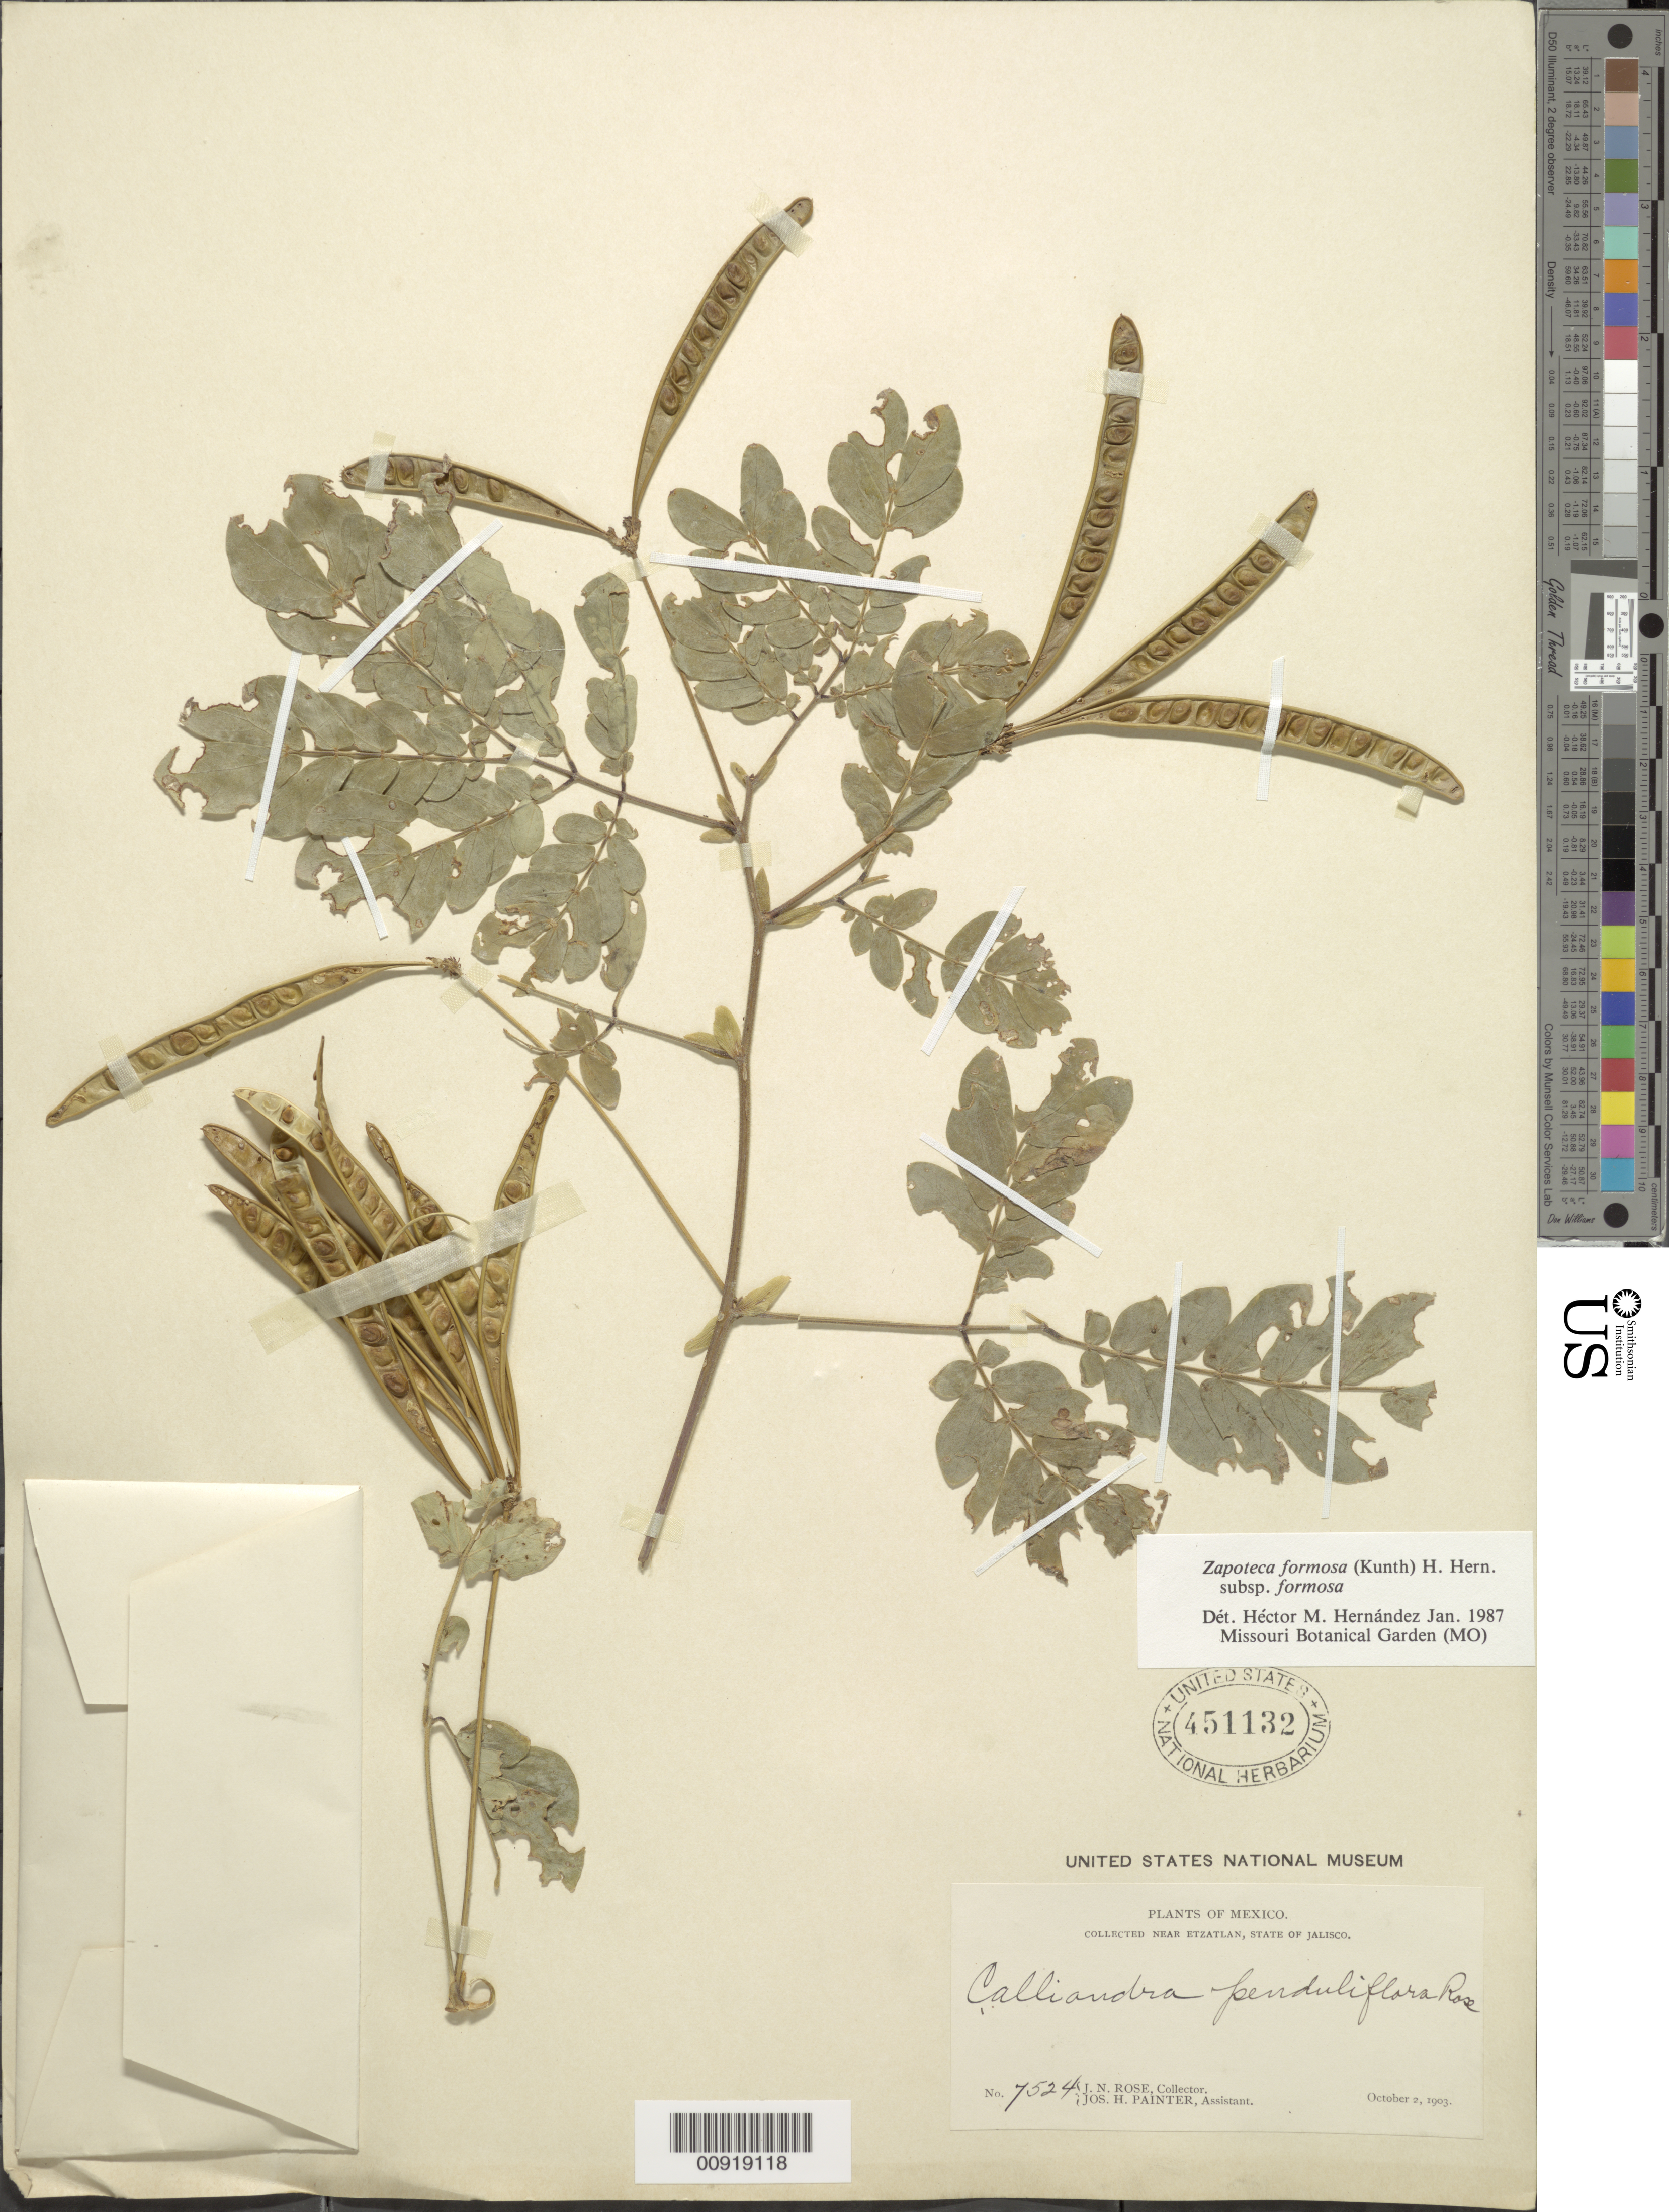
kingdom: Plantae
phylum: Tracheophyta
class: Magnoliopsida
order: Fabales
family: Fabaceae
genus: Zapoteca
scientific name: Zapoteca formosa subsp. formosa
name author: (Kunth) H.M. Hern.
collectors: J. N. Rose & J. H. Painter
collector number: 7524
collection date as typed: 02 Oct 1903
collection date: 1903-10-02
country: Mexico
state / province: Jalisco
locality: Near Etzatlan, State of Jalisco.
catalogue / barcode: US 451132